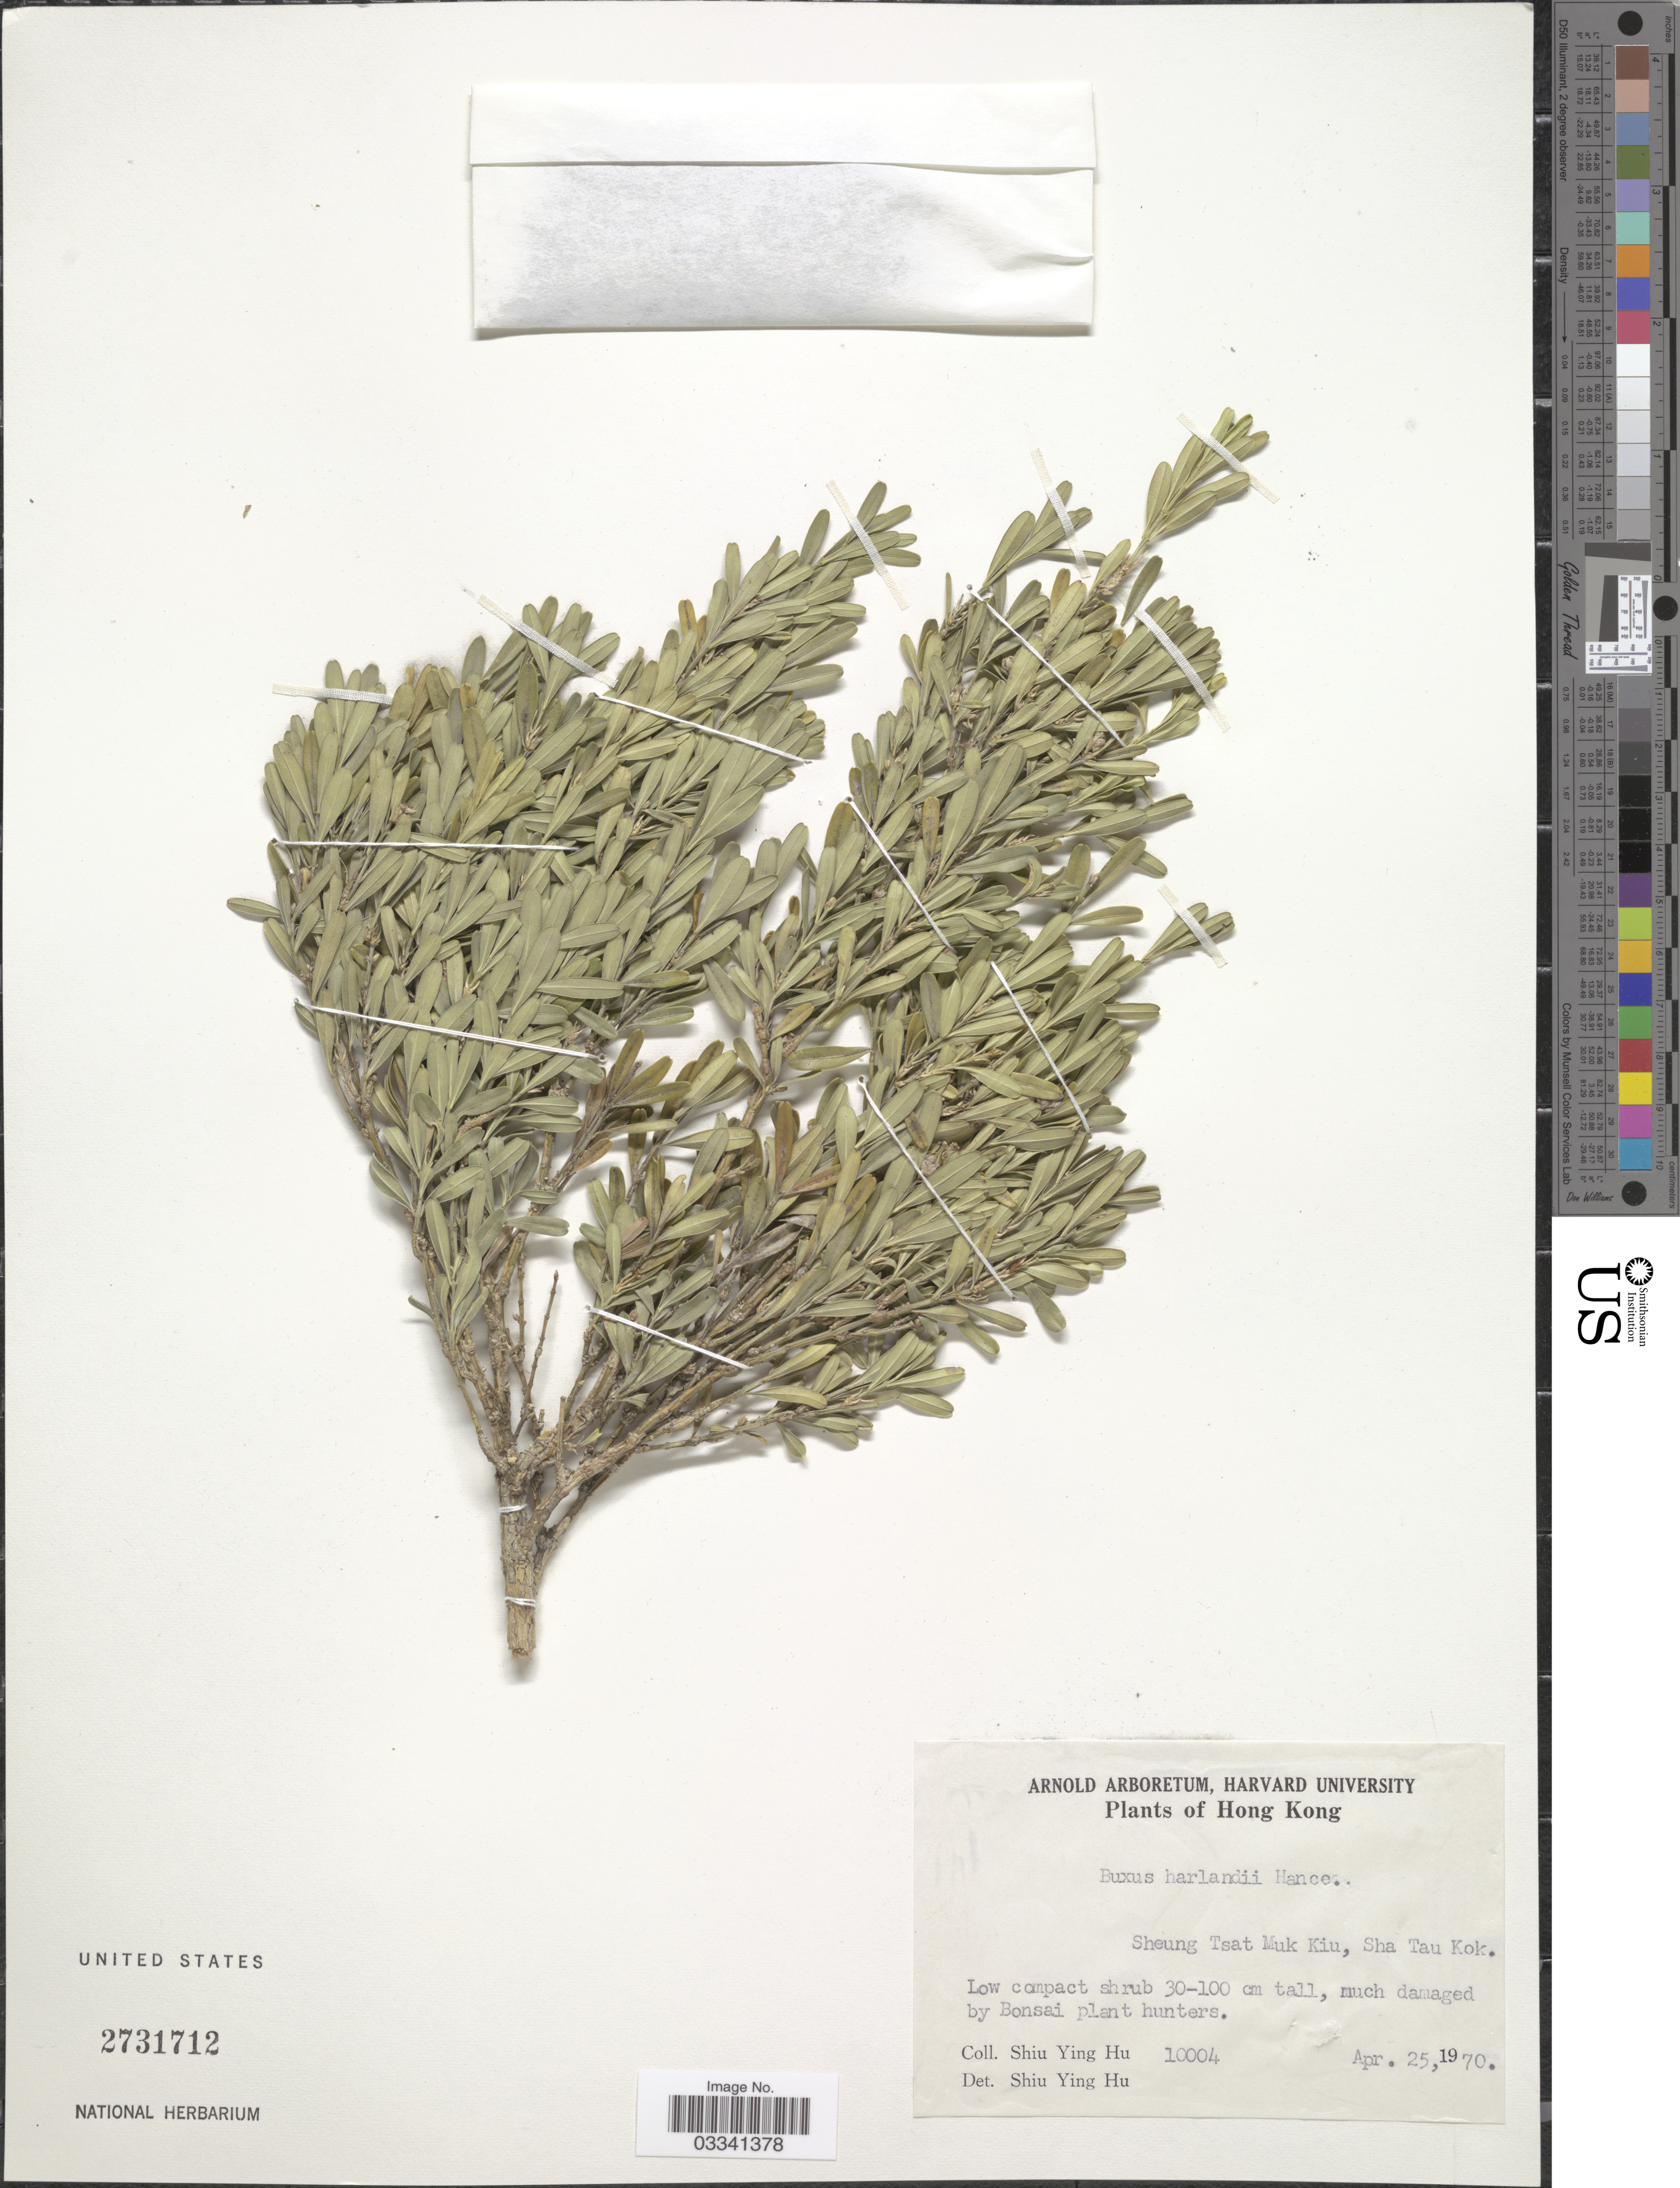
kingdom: Plantae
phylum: Tracheophyta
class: Magnoliopsida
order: Buxales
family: Buxaceae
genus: Buxus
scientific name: Buxus harlandii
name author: Hance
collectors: S. Y. Hu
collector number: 10004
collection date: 1970-04-25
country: China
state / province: Hong Kong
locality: Sheung Tsat Muk Kiu, Sha Tau Kok.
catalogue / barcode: US 2731712